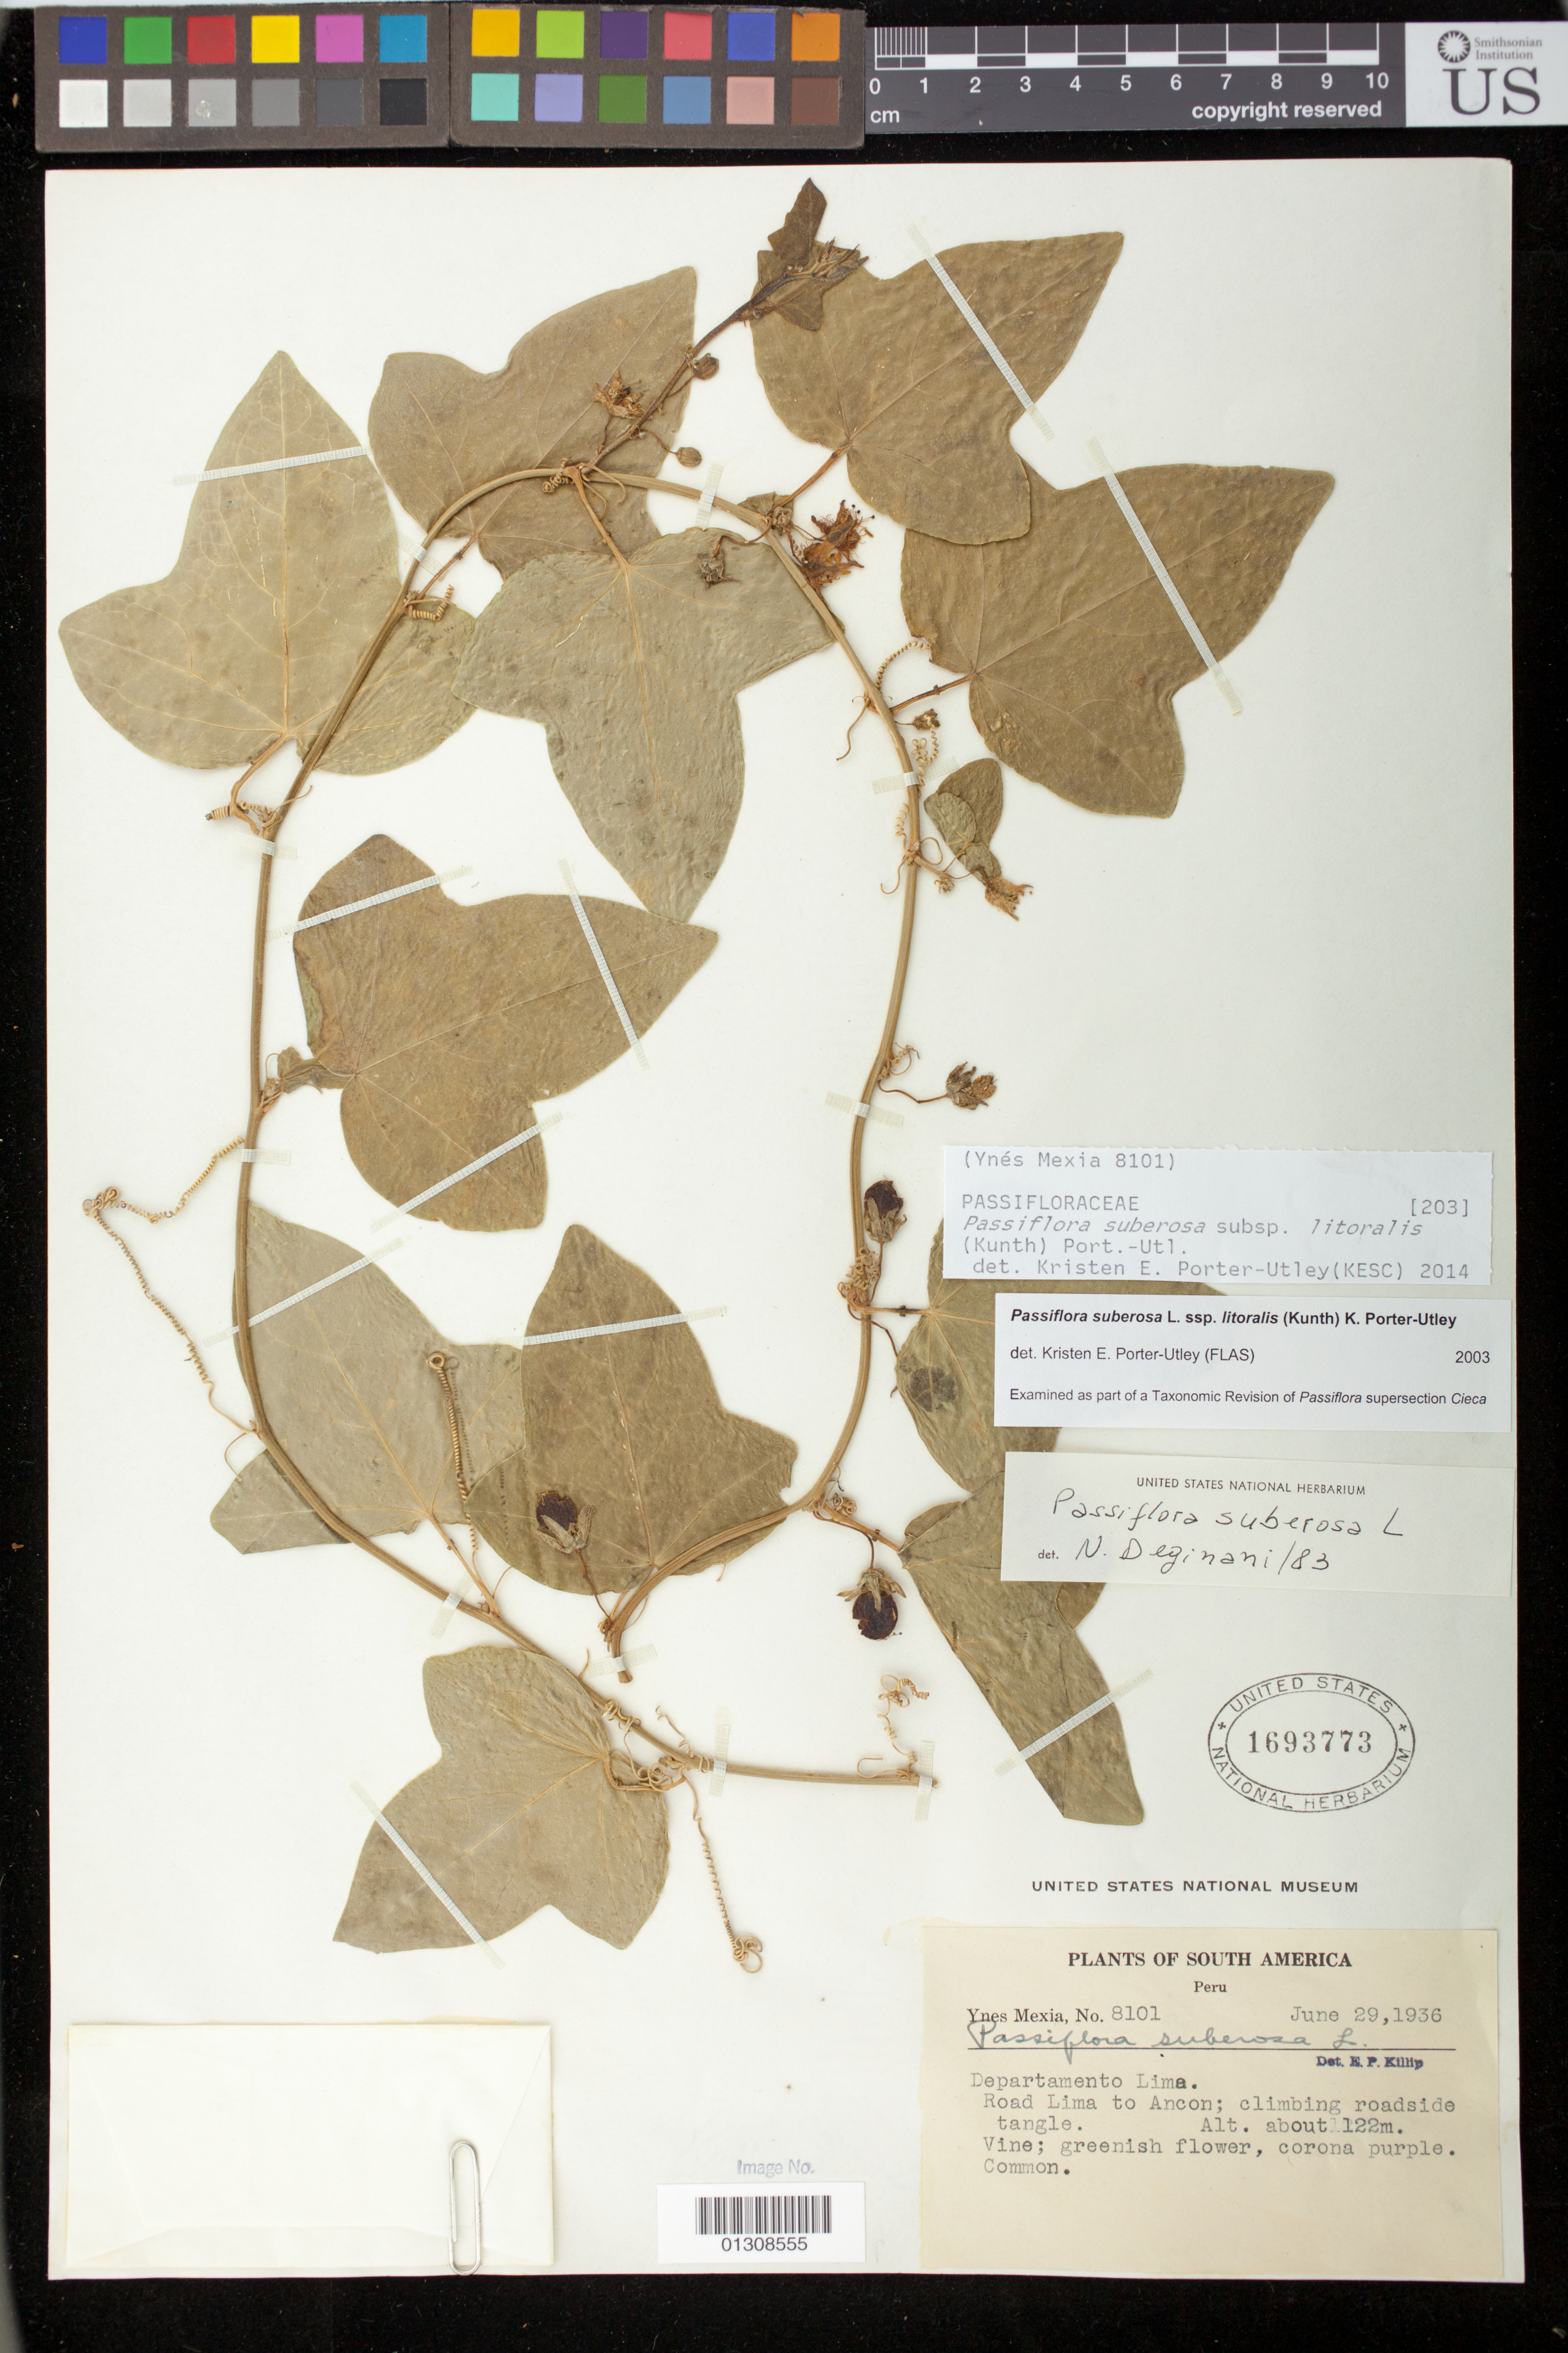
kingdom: Plantae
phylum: Tracheophyta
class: Magnoliopsida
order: Malpighiales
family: Passifloraceae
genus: Passiflora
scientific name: Passiflora suberosa subsp. litoralis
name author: (Kunth) Port.-Utl. et al.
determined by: Porter-Utley, K. E.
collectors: Y. Mexia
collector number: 8101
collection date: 1936-06-29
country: Peru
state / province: Lima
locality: Road Lima to Ancon; climbing roadside tangle.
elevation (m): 122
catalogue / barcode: US 1693773